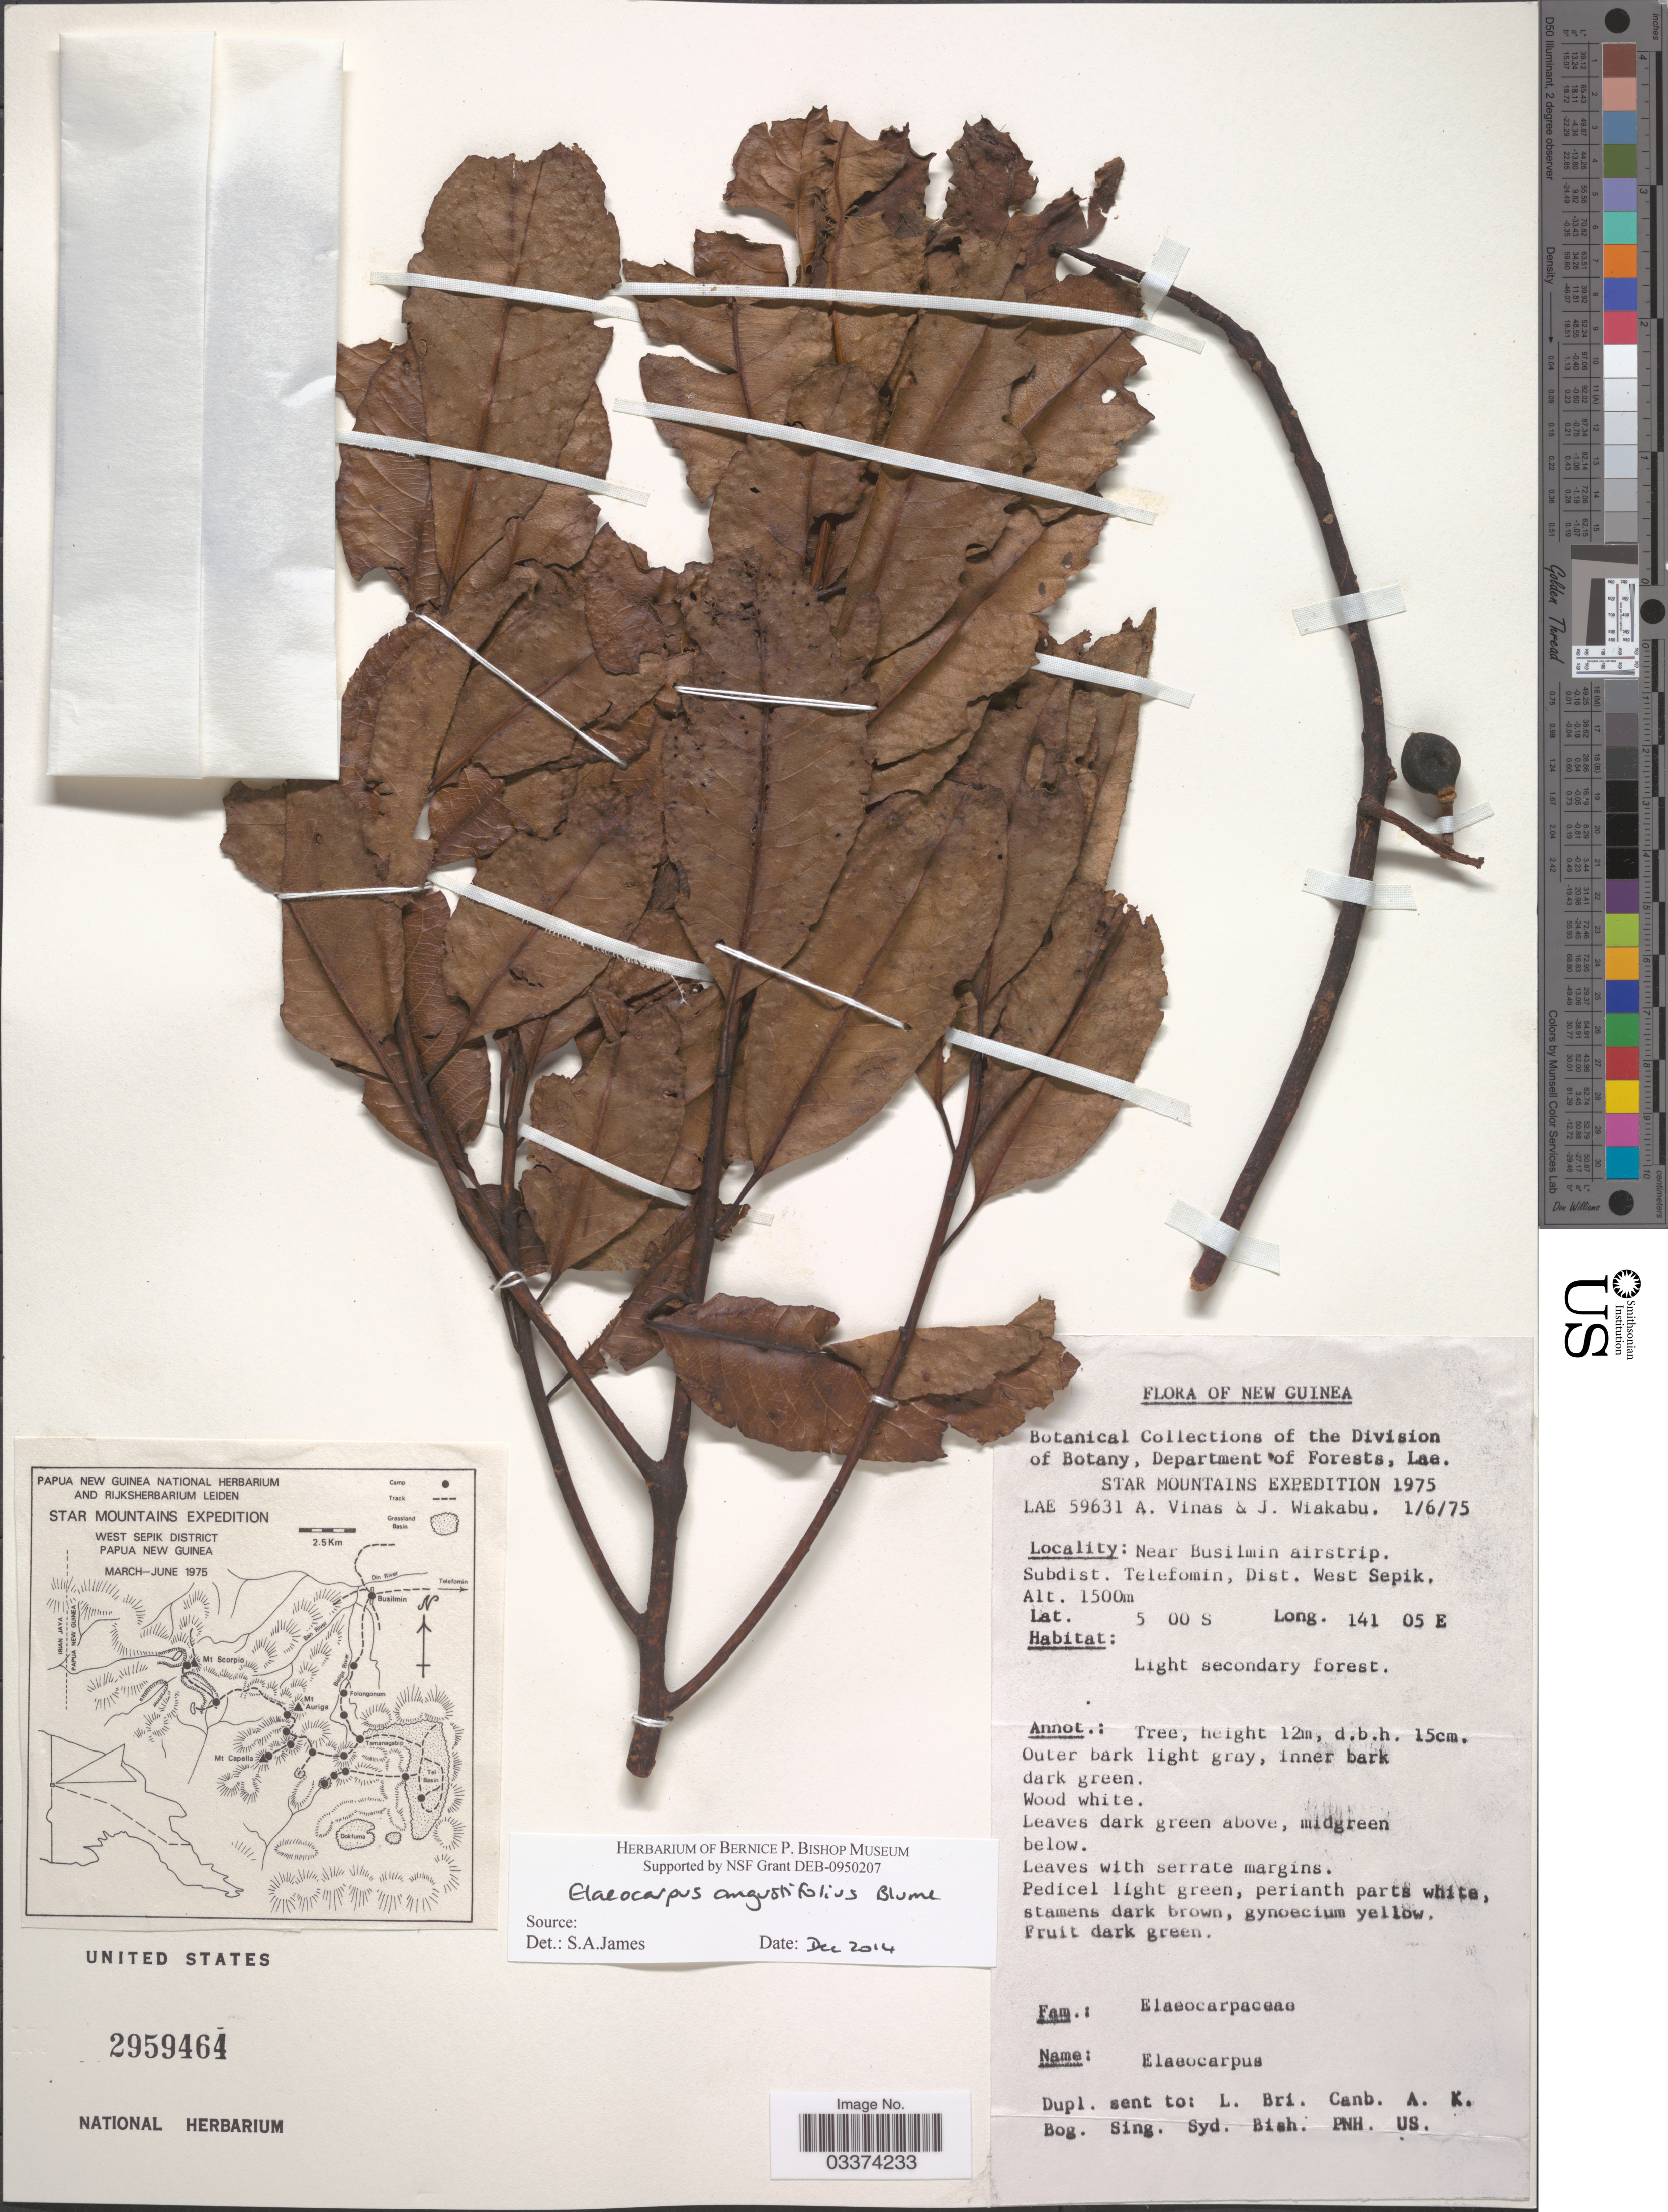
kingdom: Plantae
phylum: Tracheophyta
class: Magnoliopsida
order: Oxalidales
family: Elaeocarpaceae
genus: Elaeocarpus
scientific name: Elaeocarpus angustifolius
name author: Blume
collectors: A. Vinas & J. Wiakabu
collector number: LAE 59631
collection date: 1975-06-01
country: Papua New Guinea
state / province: Sandaun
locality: New Guinea. Star Mountains. Near Busilmin airstrip. Subdist. Telefomin, Dist. West Sepik.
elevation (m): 1500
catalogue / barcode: US 2959464